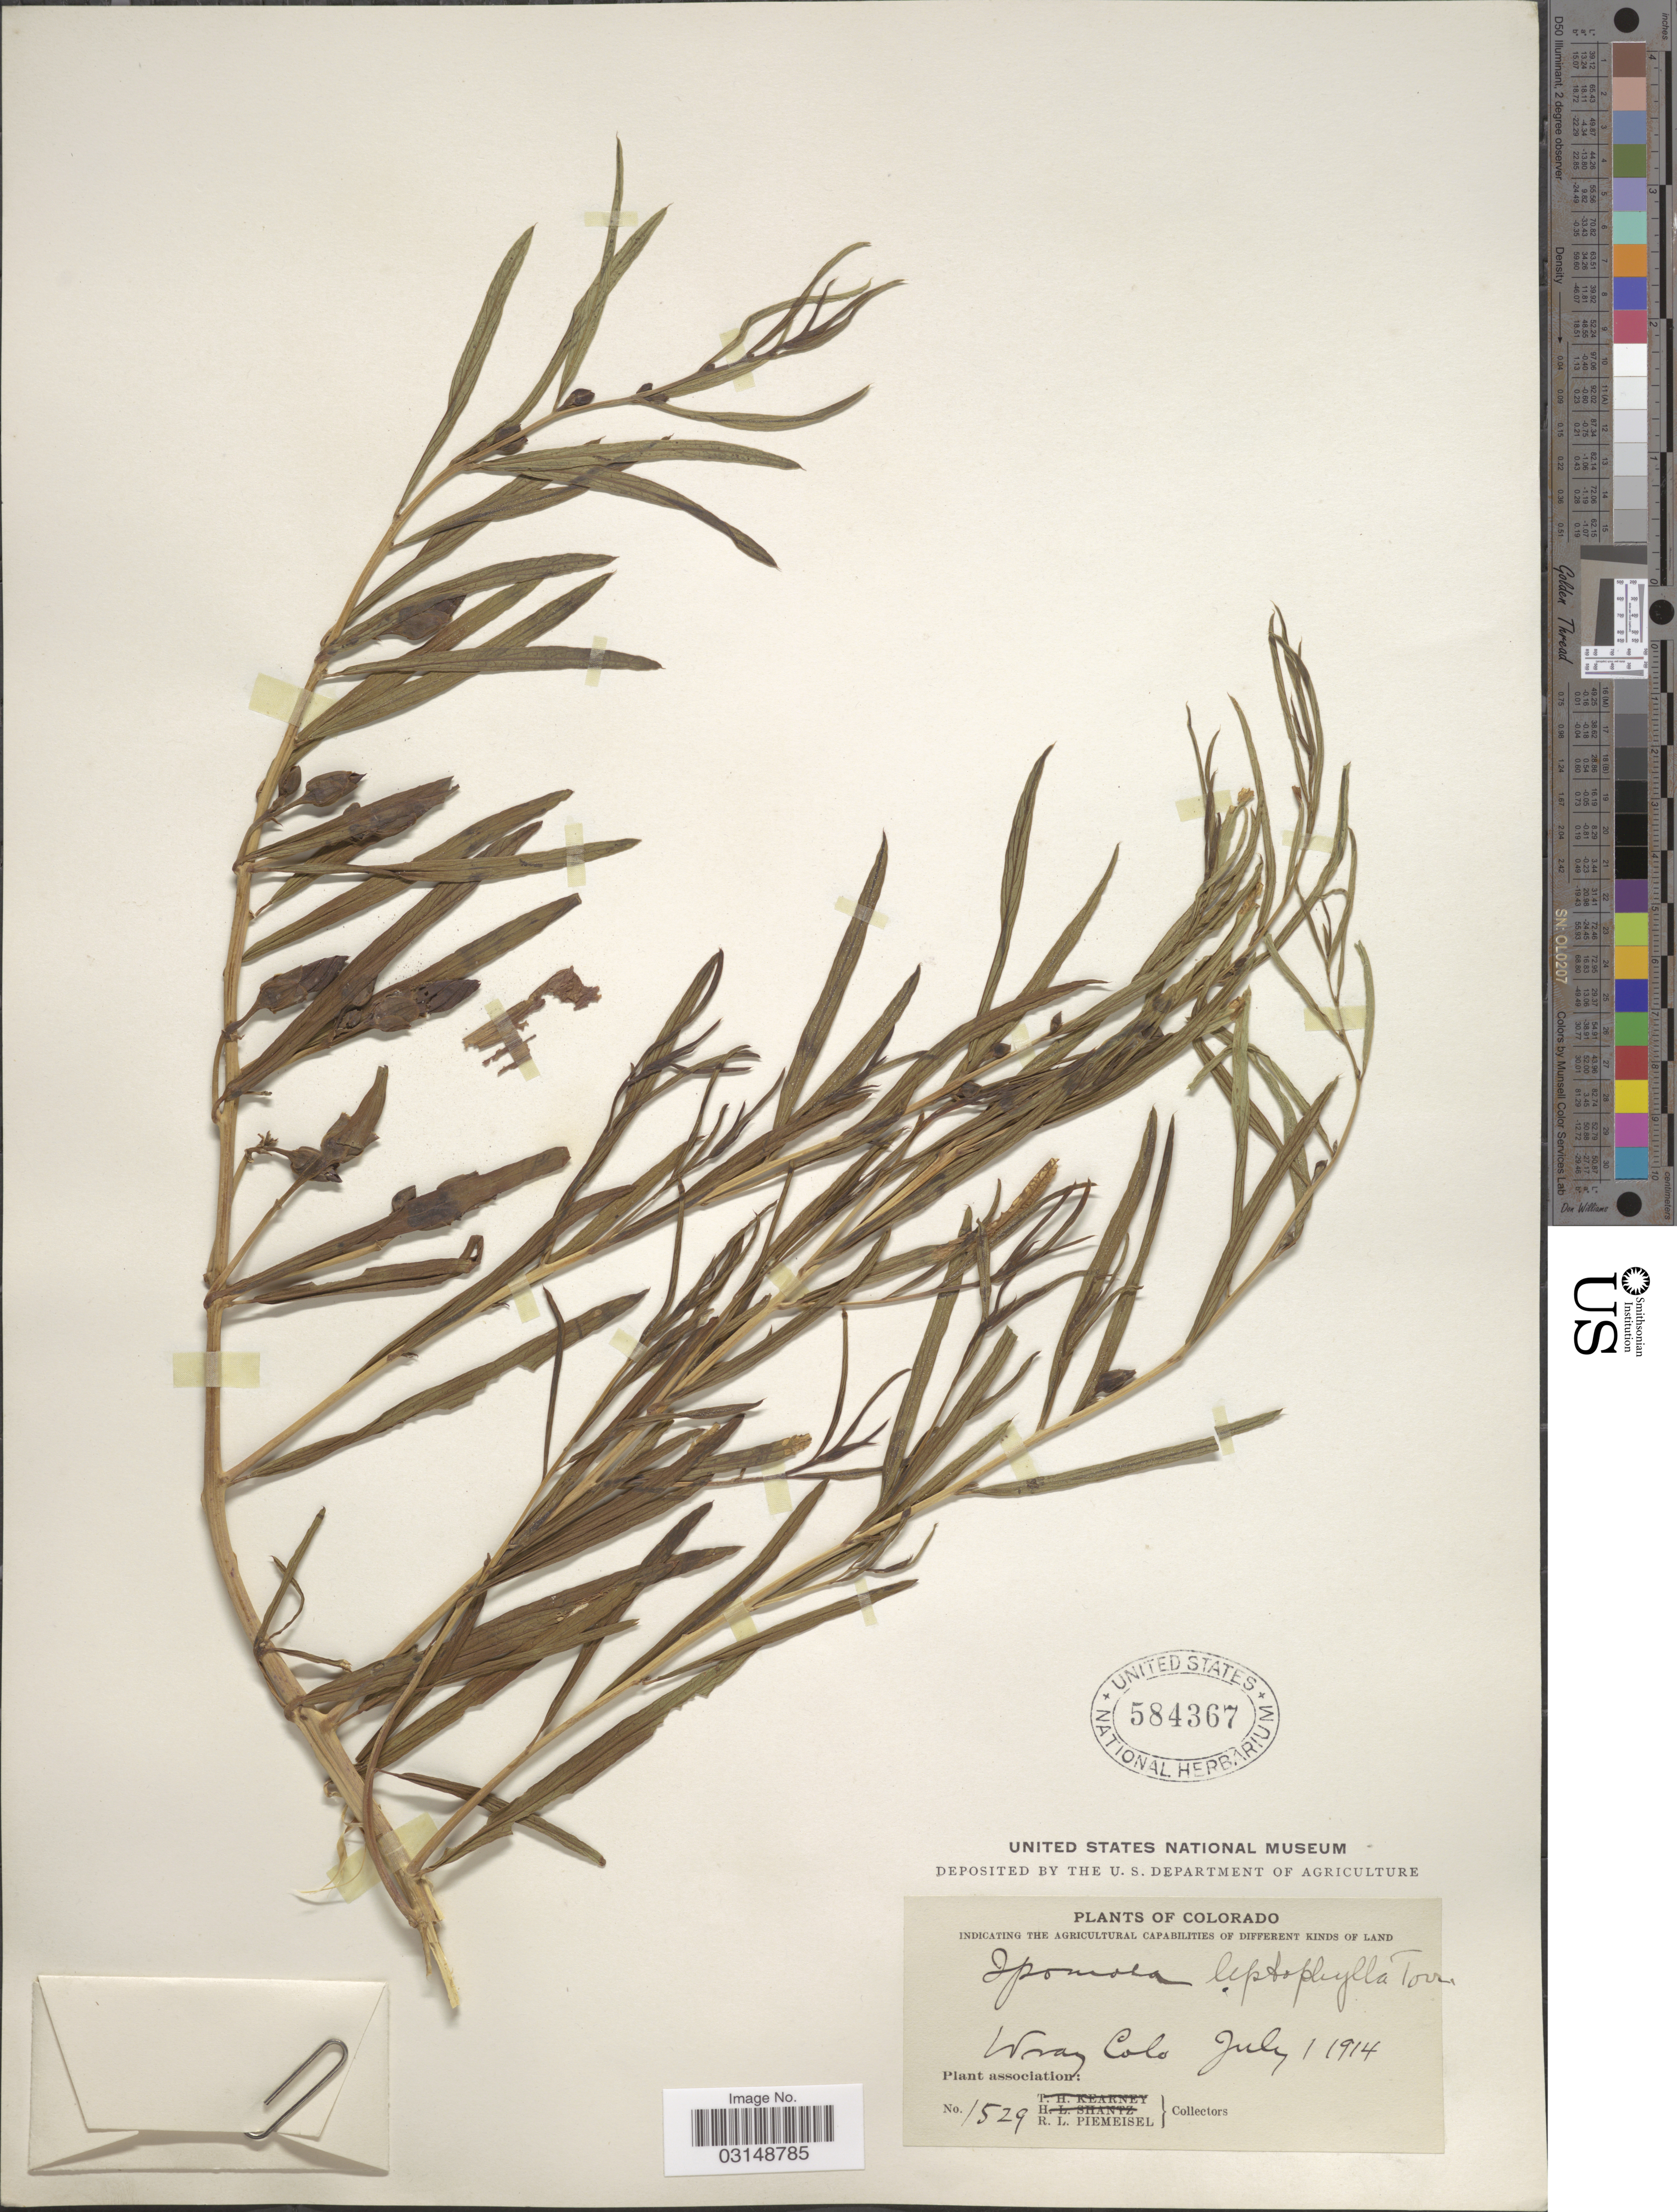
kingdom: Plantae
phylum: Tracheophyta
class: Magnoliopsida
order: Solanales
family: Convolvulaceae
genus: Ipomoea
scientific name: Ipomoea leptophylla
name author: Torr.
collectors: R. L. Piemeisel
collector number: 1529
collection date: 1914-07-01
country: United States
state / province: Colorado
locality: Wray.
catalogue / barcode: US 584367